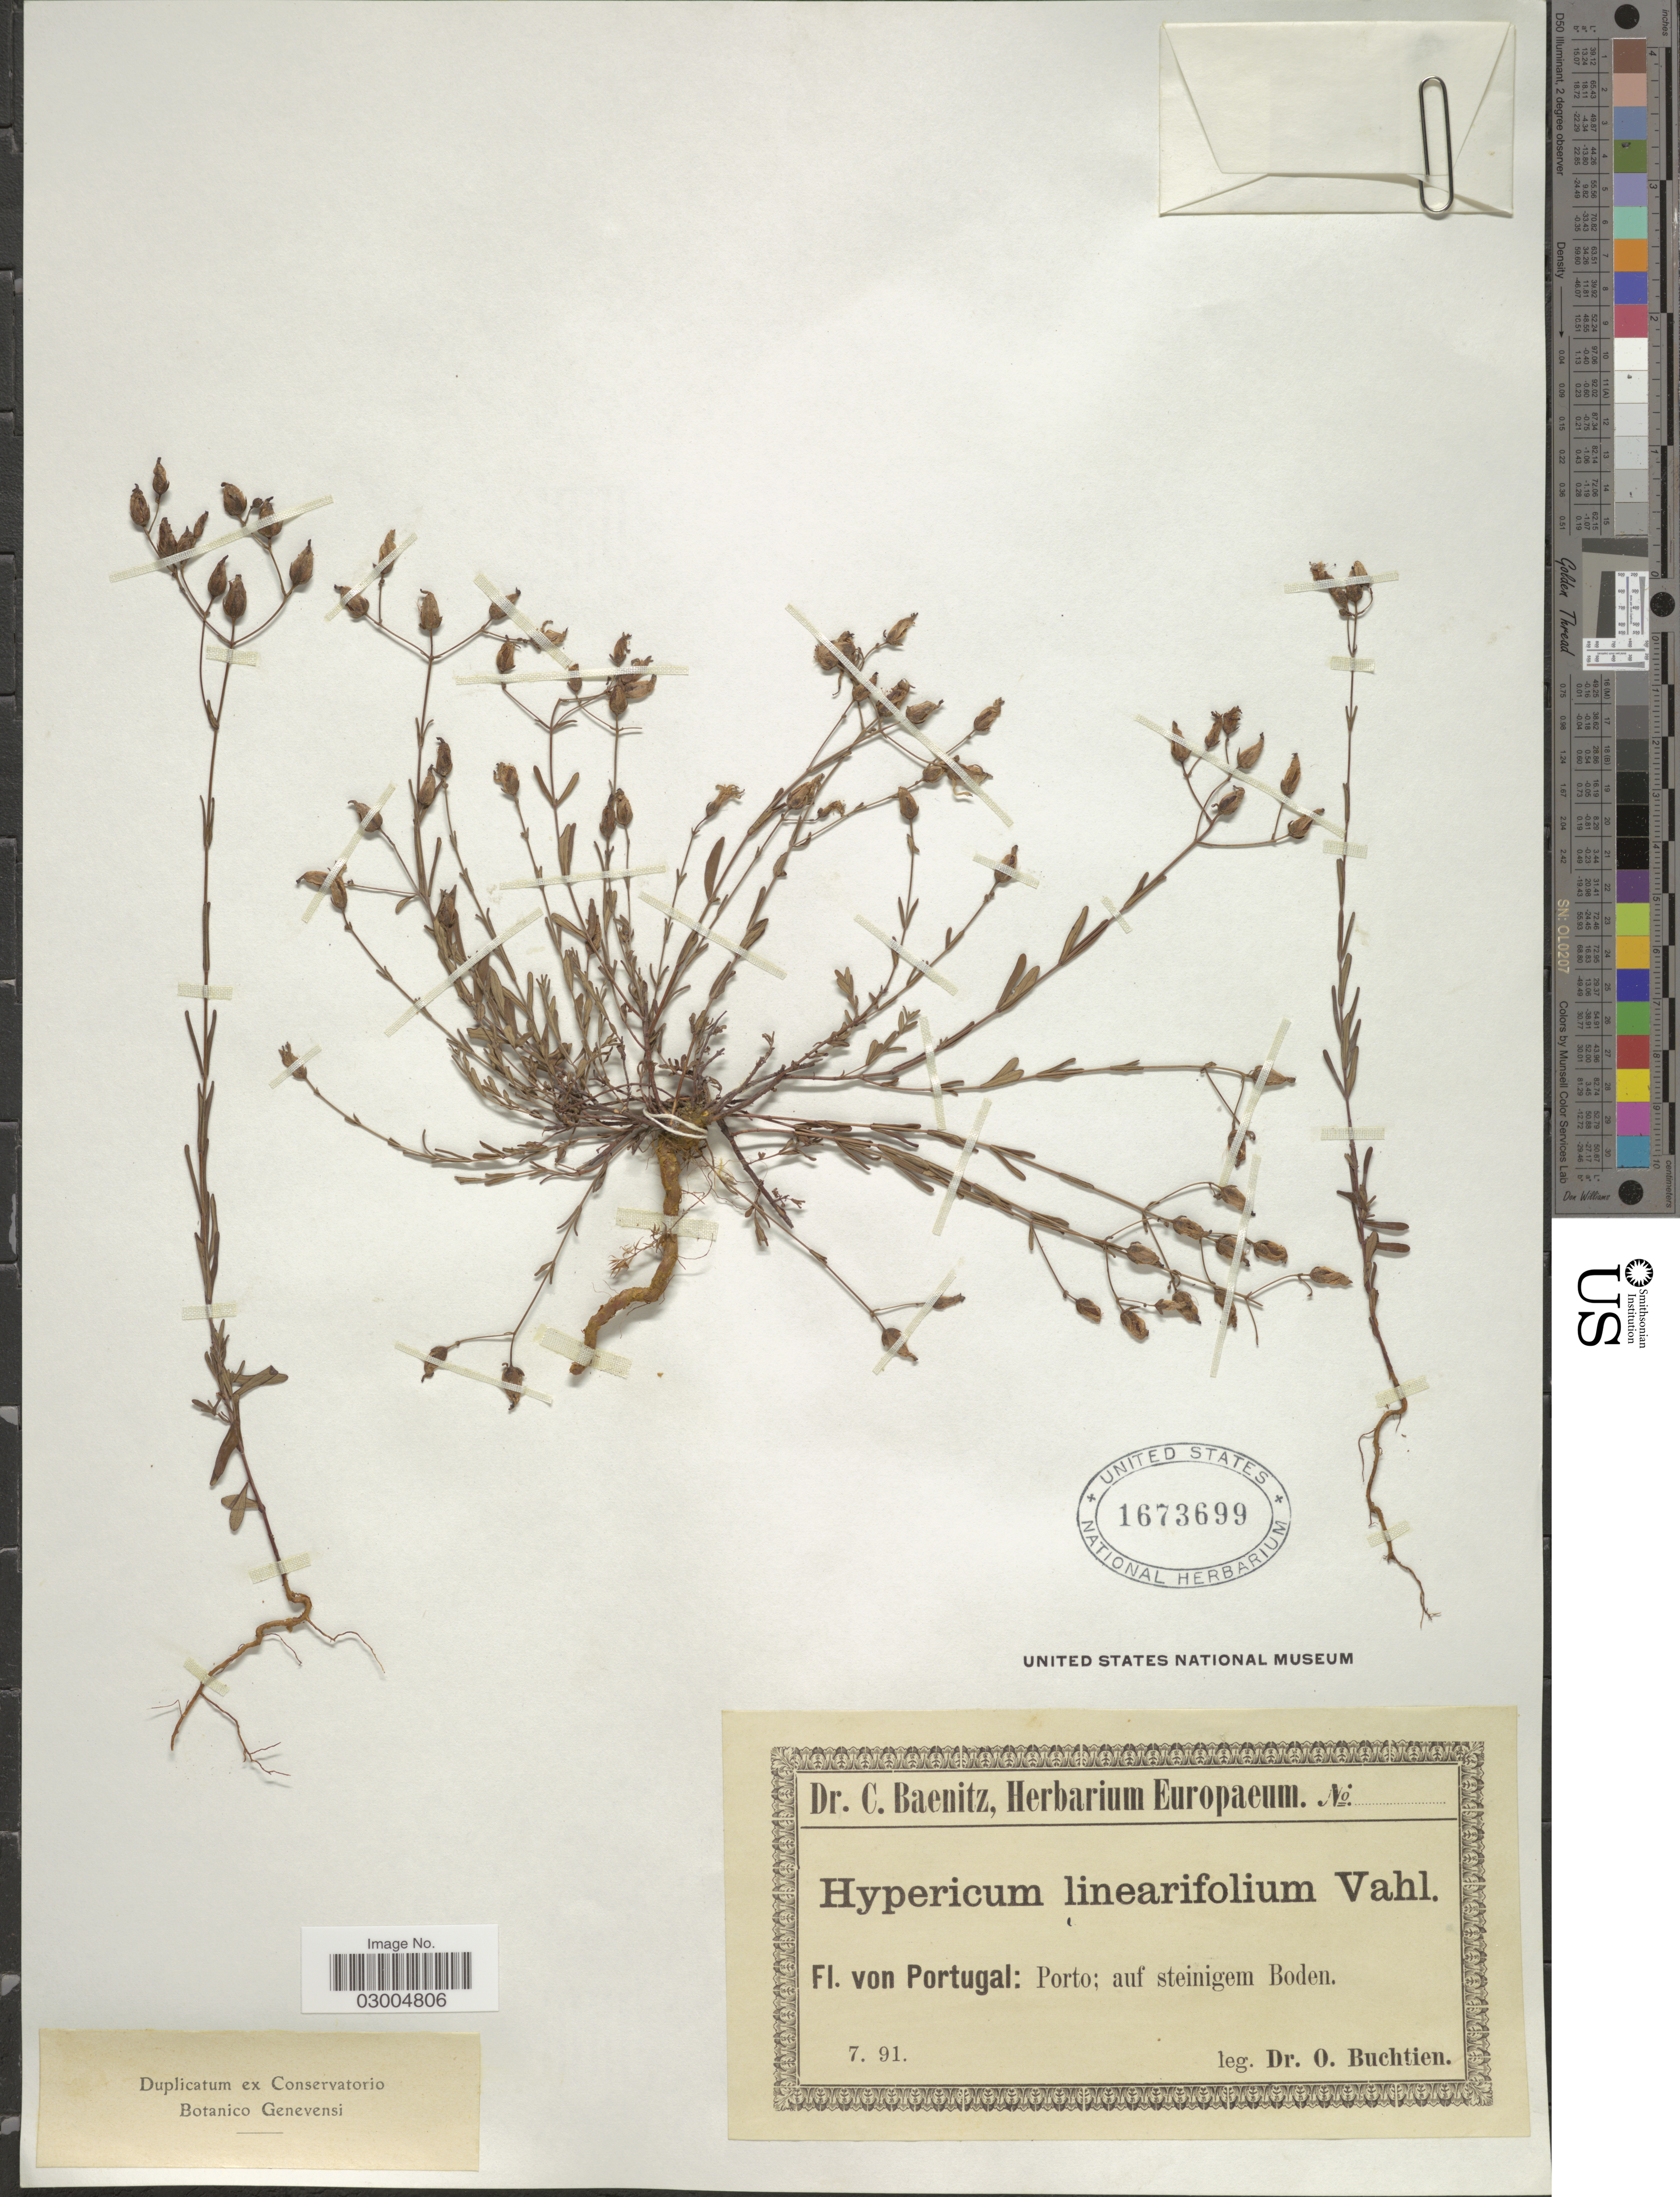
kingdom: Plantae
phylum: Tracheophyta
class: Magnoliopsida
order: Malpighiales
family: Hypericaceae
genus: Hypericum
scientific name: Hypericum linearifolium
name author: Willd.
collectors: O. Buchtien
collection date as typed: Transcribed d/m/y: /7/91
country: Portugal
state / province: Porto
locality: Auf steinigem Boden.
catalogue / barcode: US 1673699